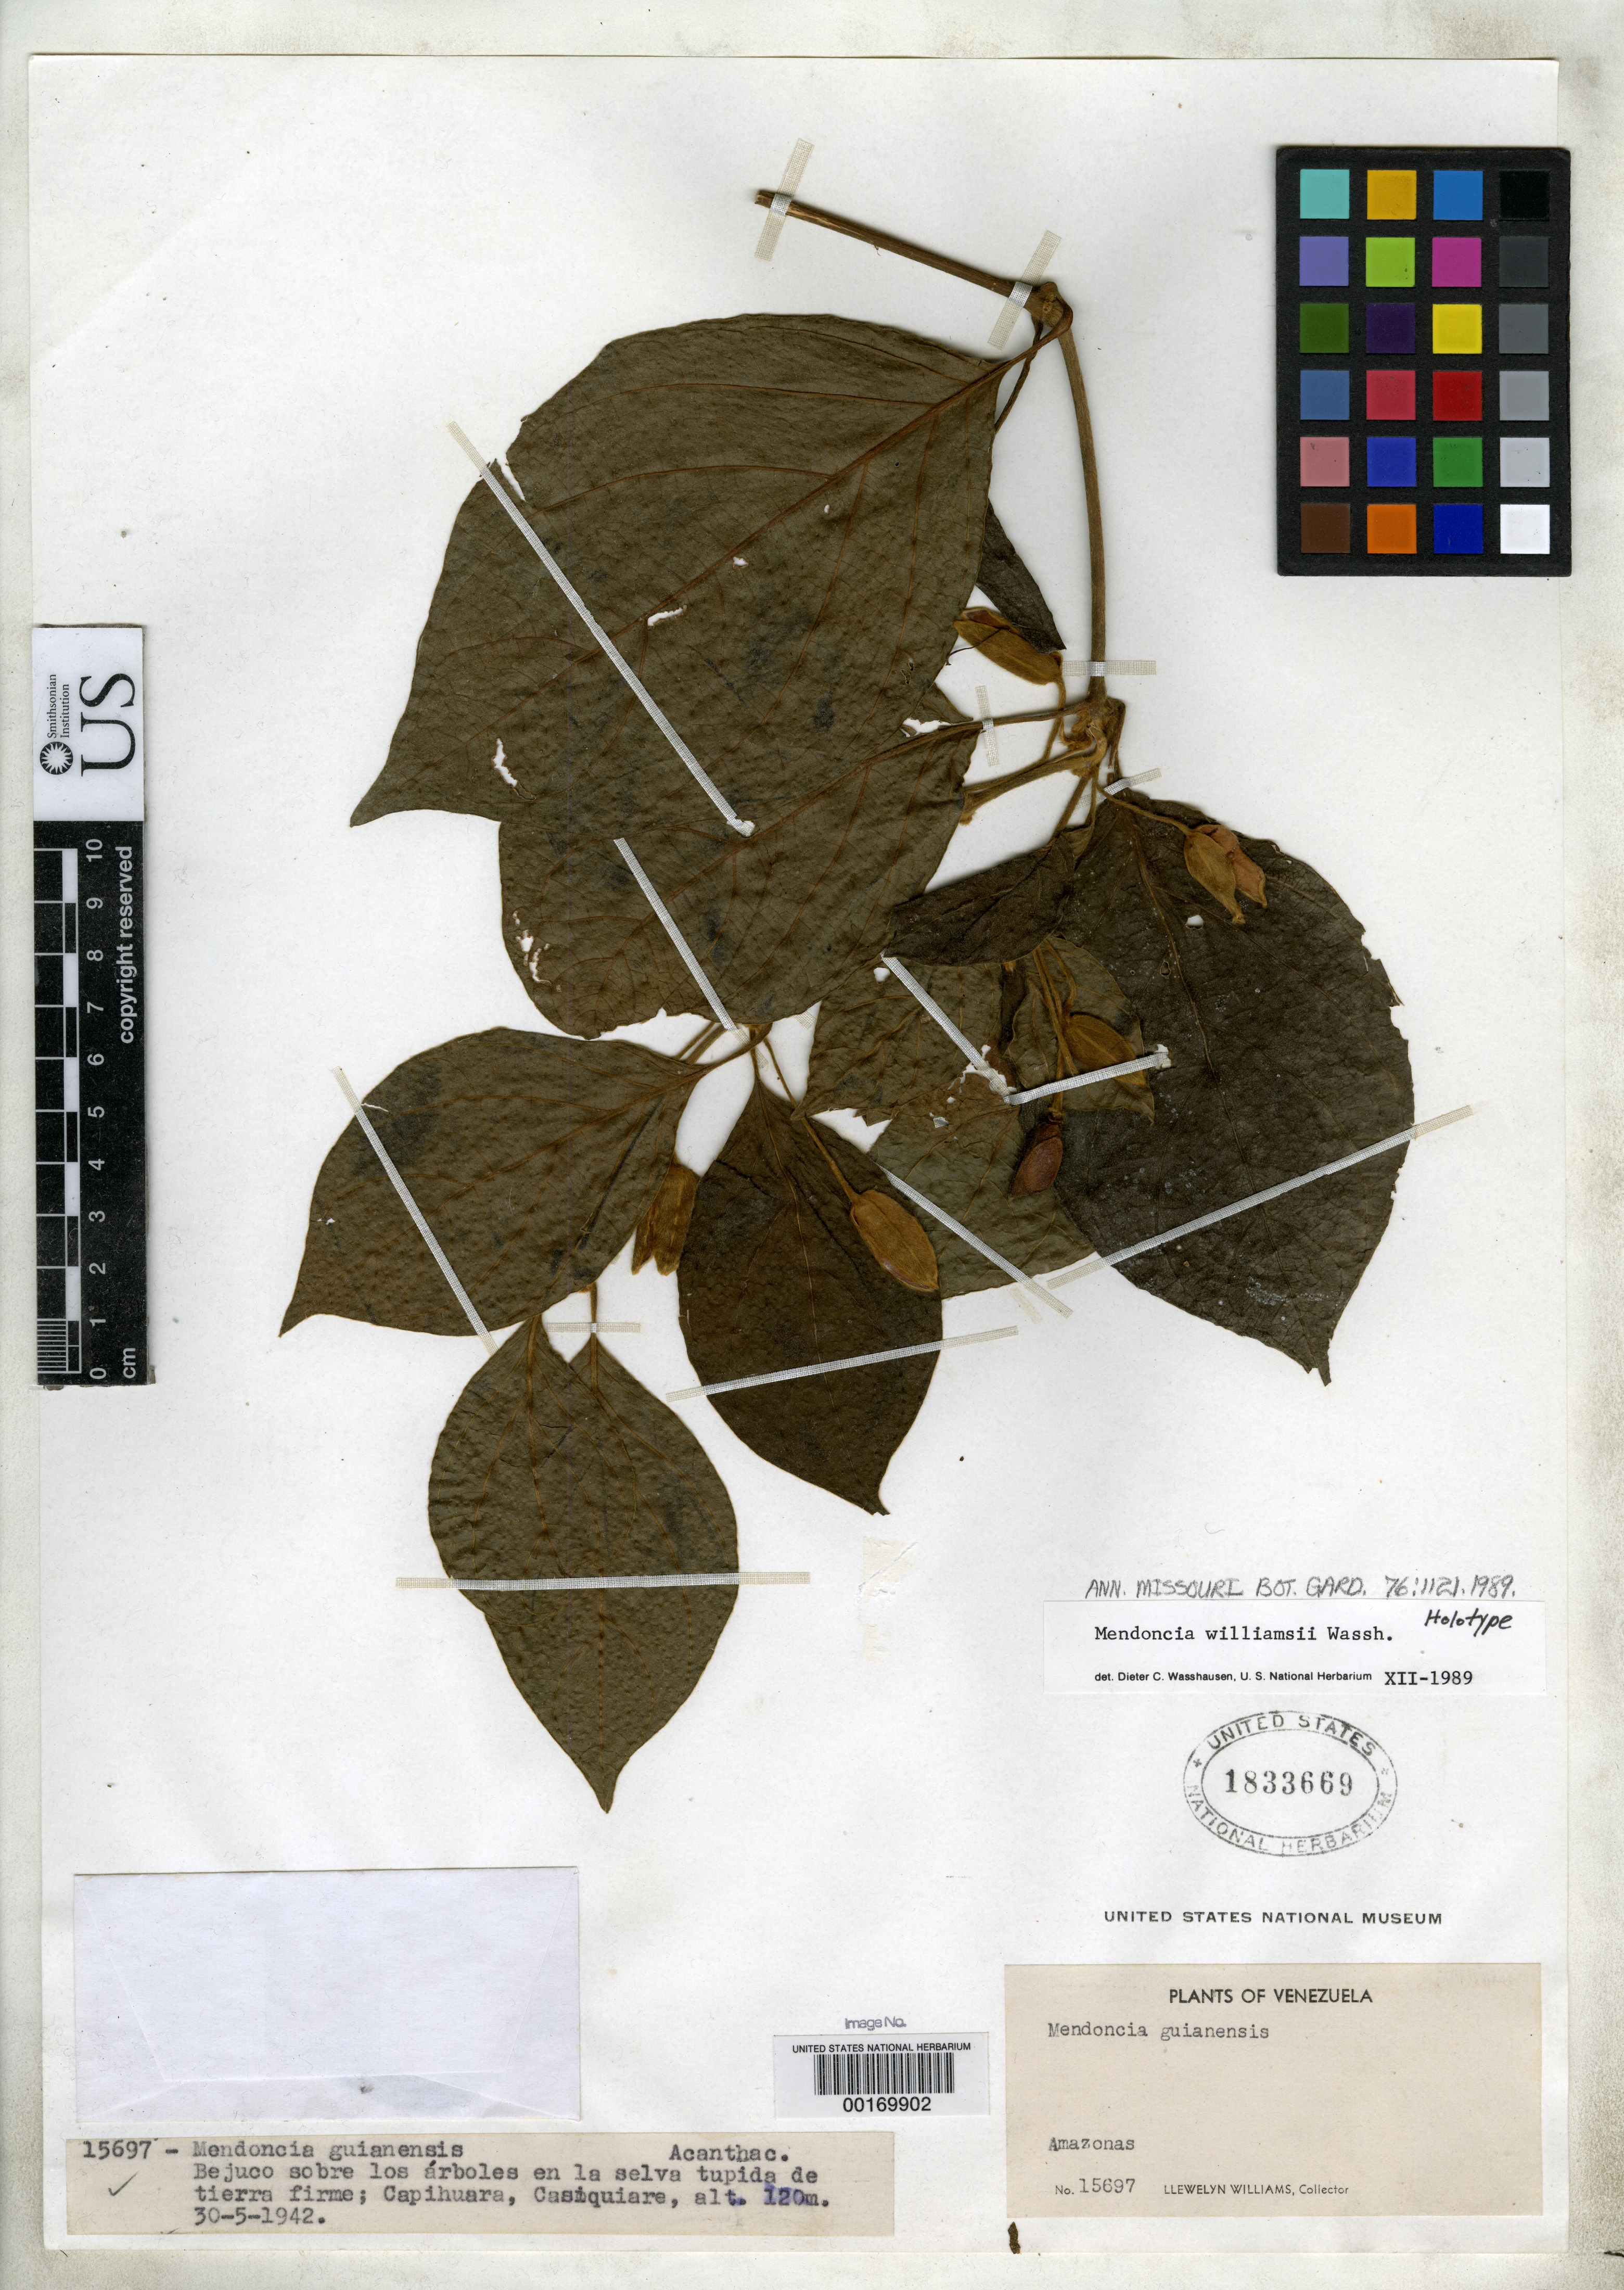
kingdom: Plantae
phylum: Tracheophyta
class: Magnoliopsida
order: Lamiales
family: Acanthaceae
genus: Mendoncia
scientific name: Mendoncia williamsii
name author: Wassh.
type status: Holotype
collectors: Ll. Williams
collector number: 15697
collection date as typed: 30 May 1942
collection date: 1942-05-30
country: Venezuela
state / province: Amazonas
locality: Forest of Capihuara, Casiquiare.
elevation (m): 120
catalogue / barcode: US 1833669